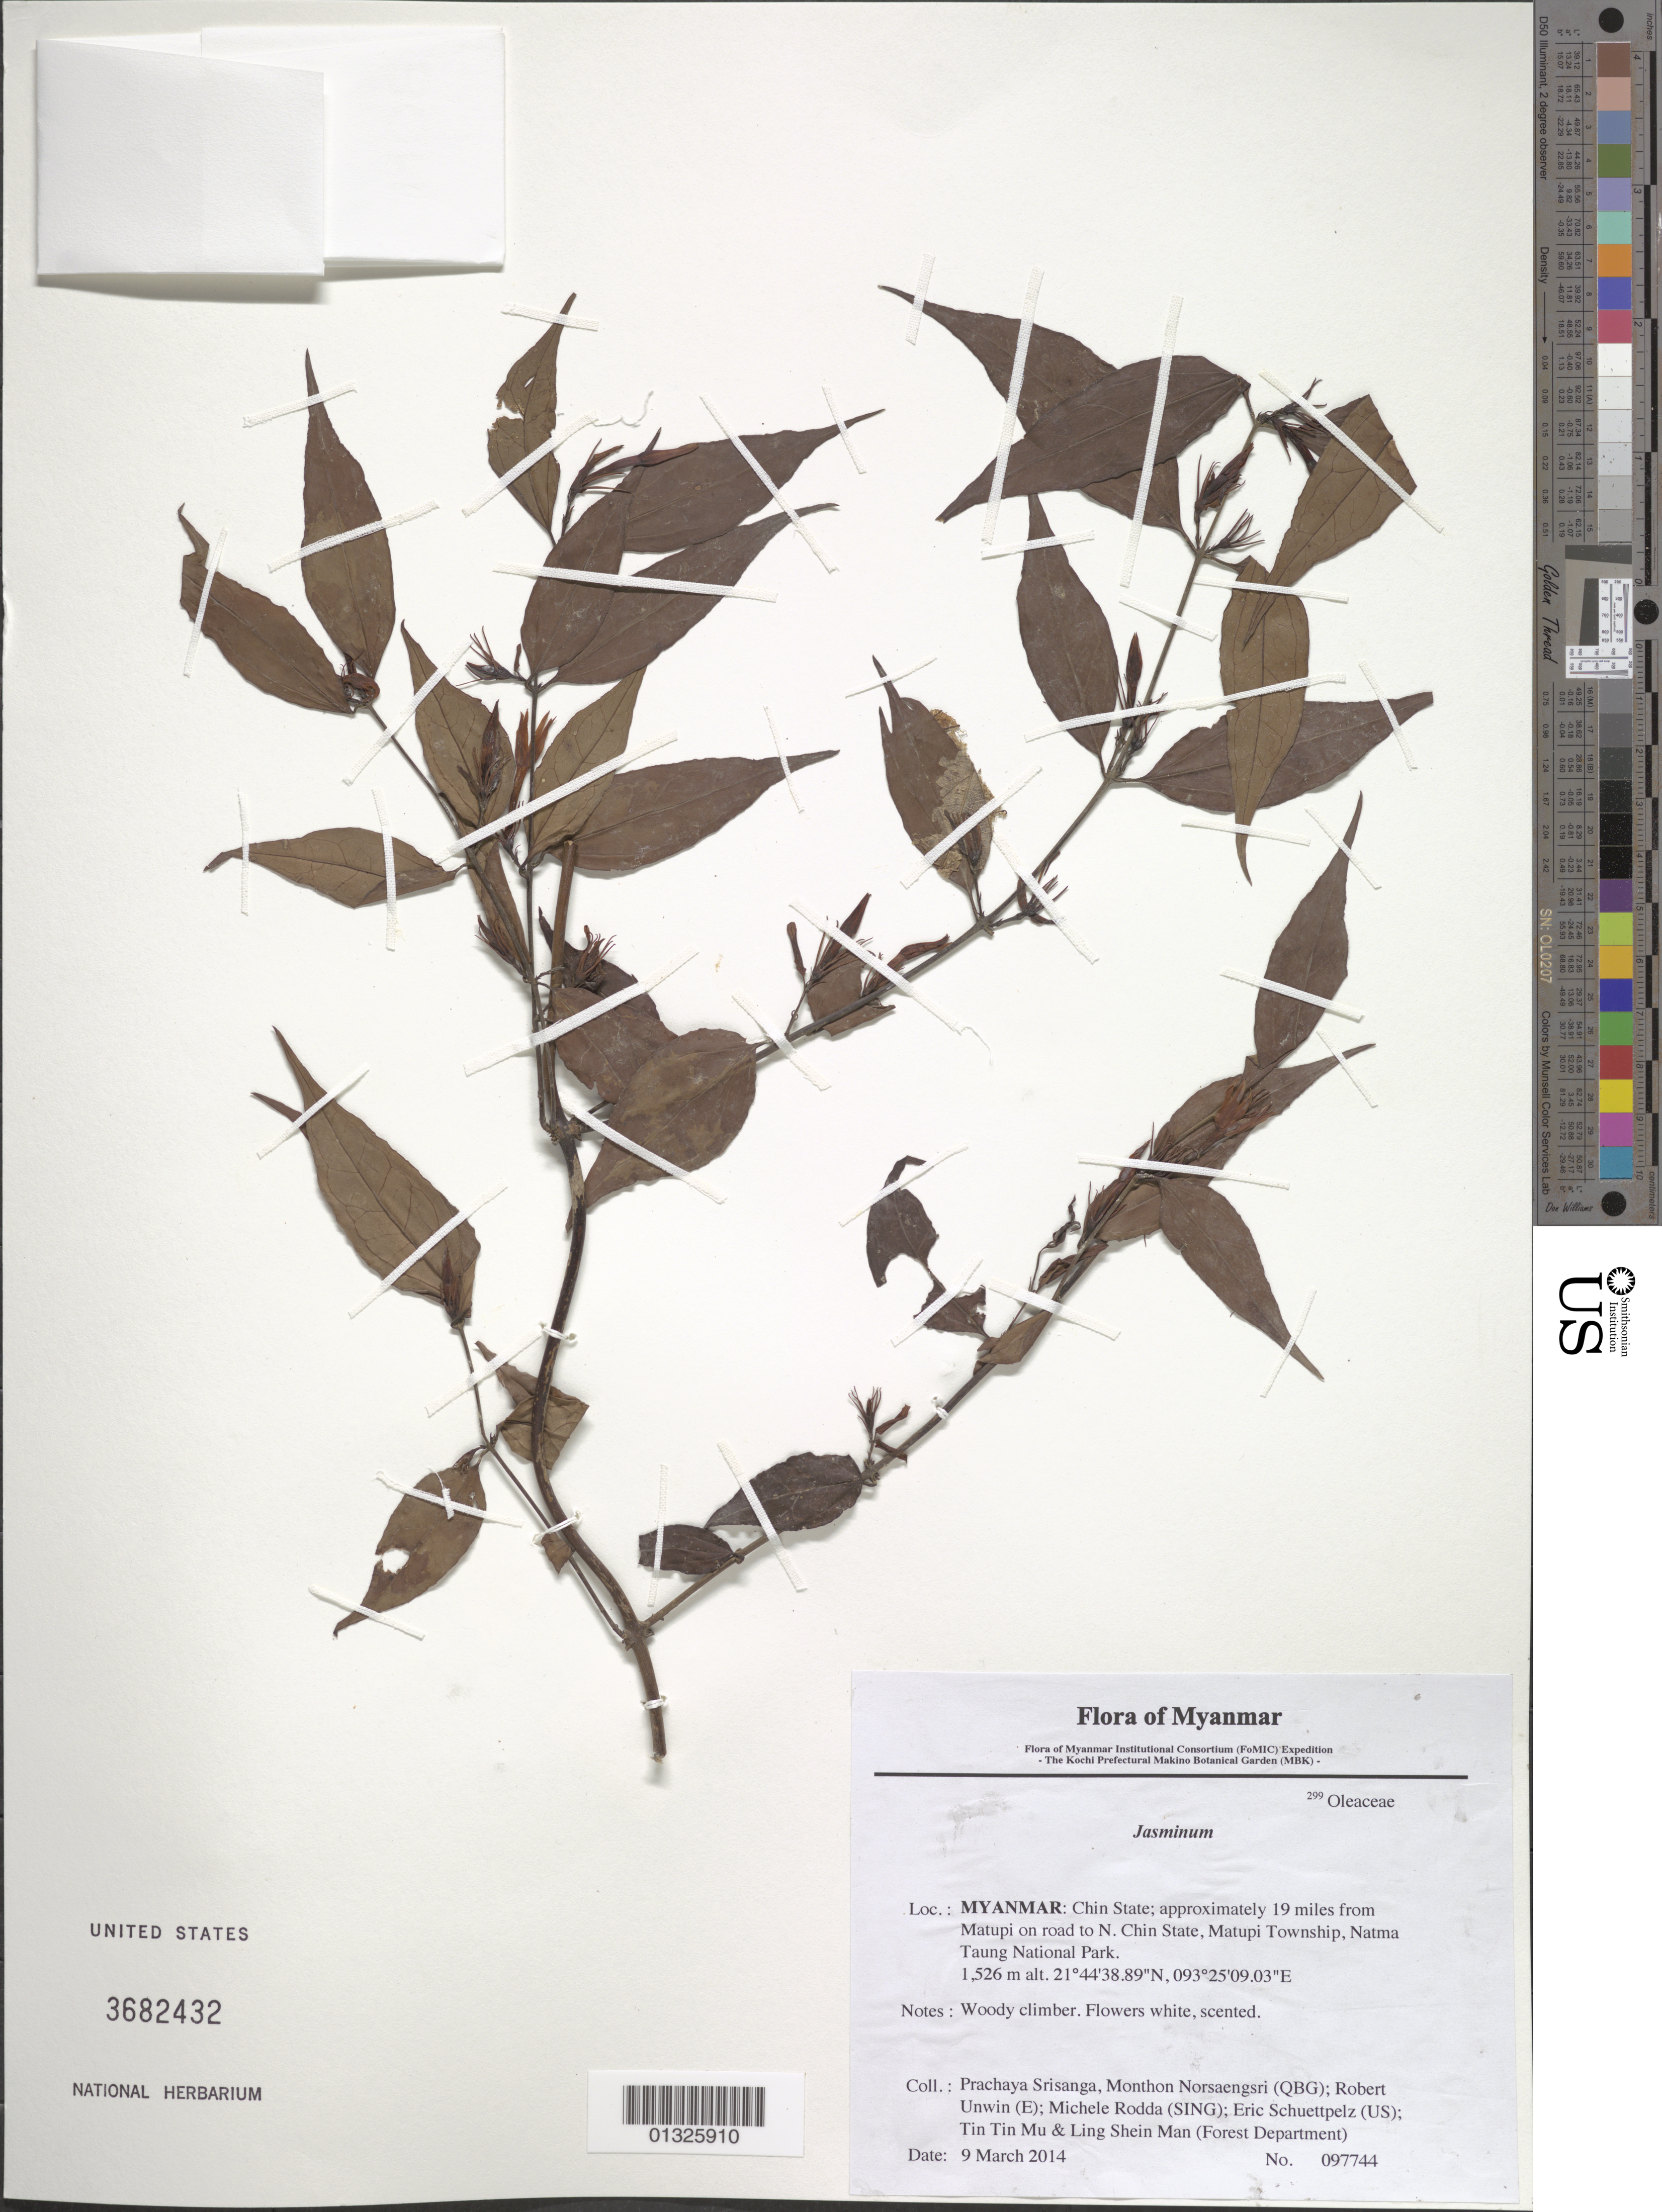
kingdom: Plantae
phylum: Tracheophyta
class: Magnoliopsida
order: Lamiales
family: Oleaceae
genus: Jasminum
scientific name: Jasminum sp.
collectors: P. Srisanga, M. Norsaengsri, R. Unwin, M. Rodda, E. Schuettpelz, Tin Tin Mu & Ling Shein Man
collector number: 97744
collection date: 2014-03-09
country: Myanmar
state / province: Chin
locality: Approximately 19 miles from Matupi on road north to N. Chin State, Matupi Township, Natma Taung National Park.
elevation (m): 1526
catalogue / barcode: US 3682432